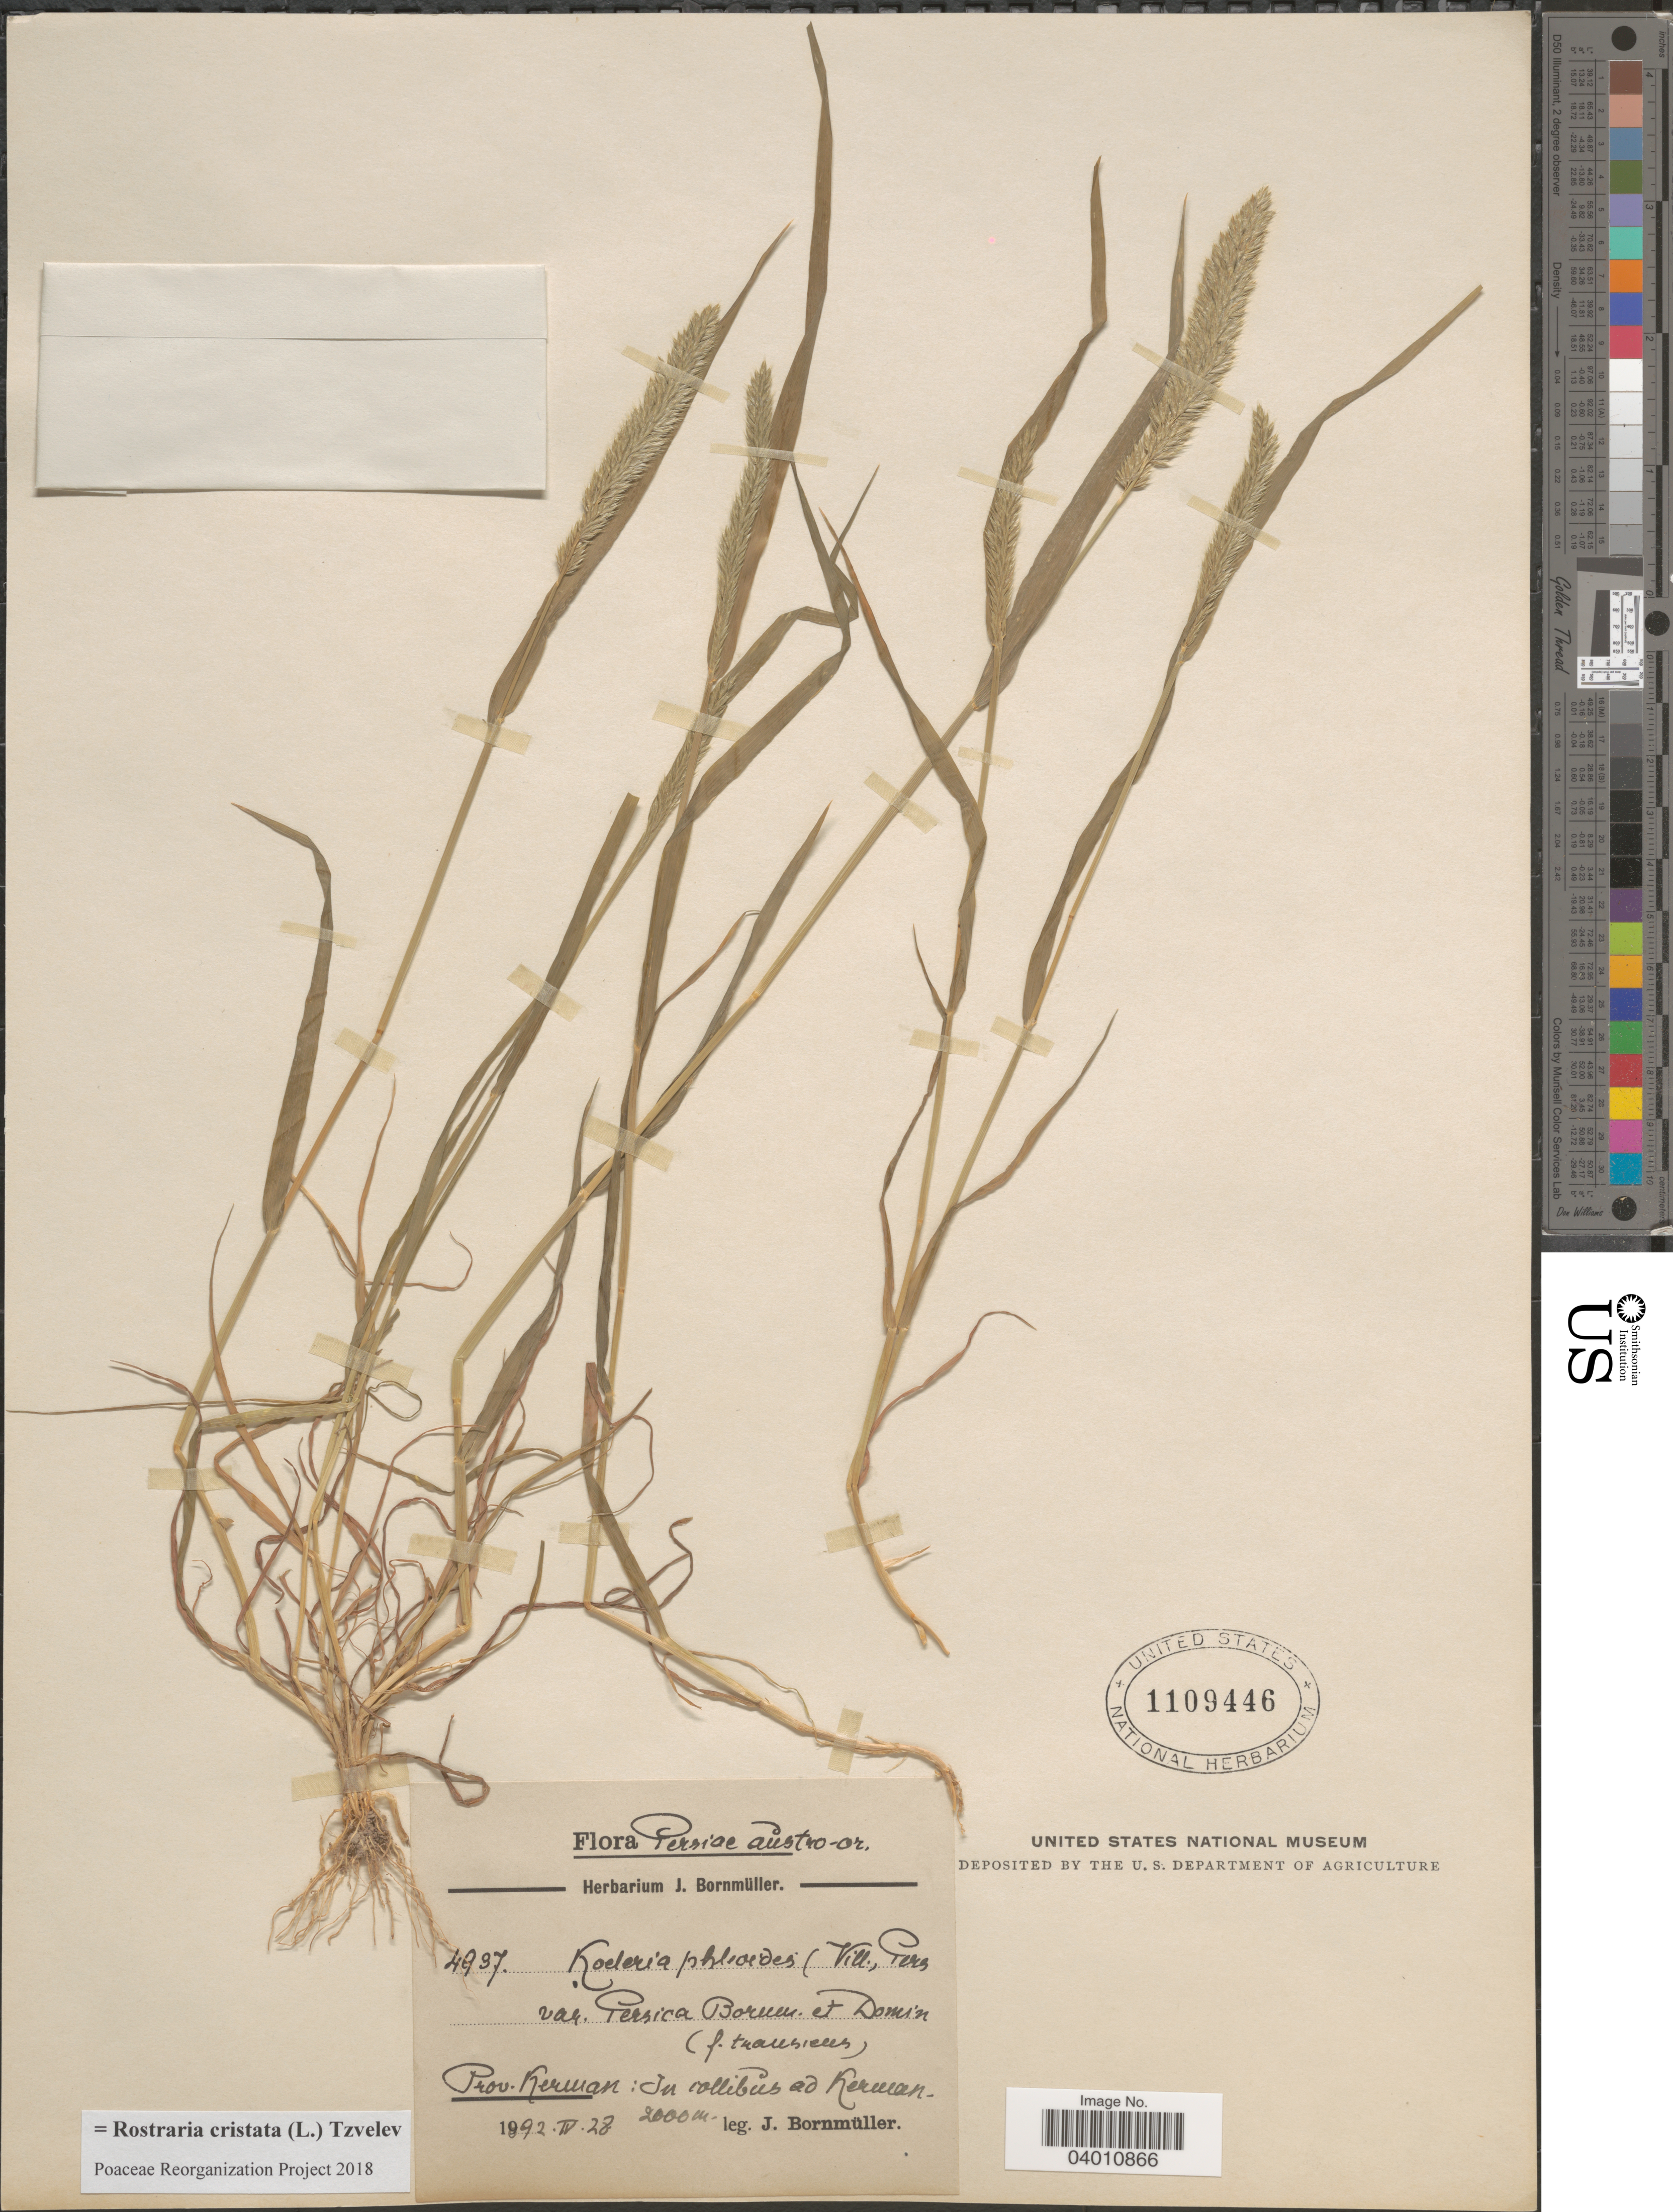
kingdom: Plantae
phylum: Tracheophyta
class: Liliopsida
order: Poales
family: Poaceae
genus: Rostraria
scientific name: Rostraria cristata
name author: (L.) Tzvelev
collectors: J. Bornmüller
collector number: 4937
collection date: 1992-04-28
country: Iran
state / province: Kerman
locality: Persiae austro-or. Prov. Kerman: In collibus ad Kerman.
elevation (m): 2000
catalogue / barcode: US 1109446